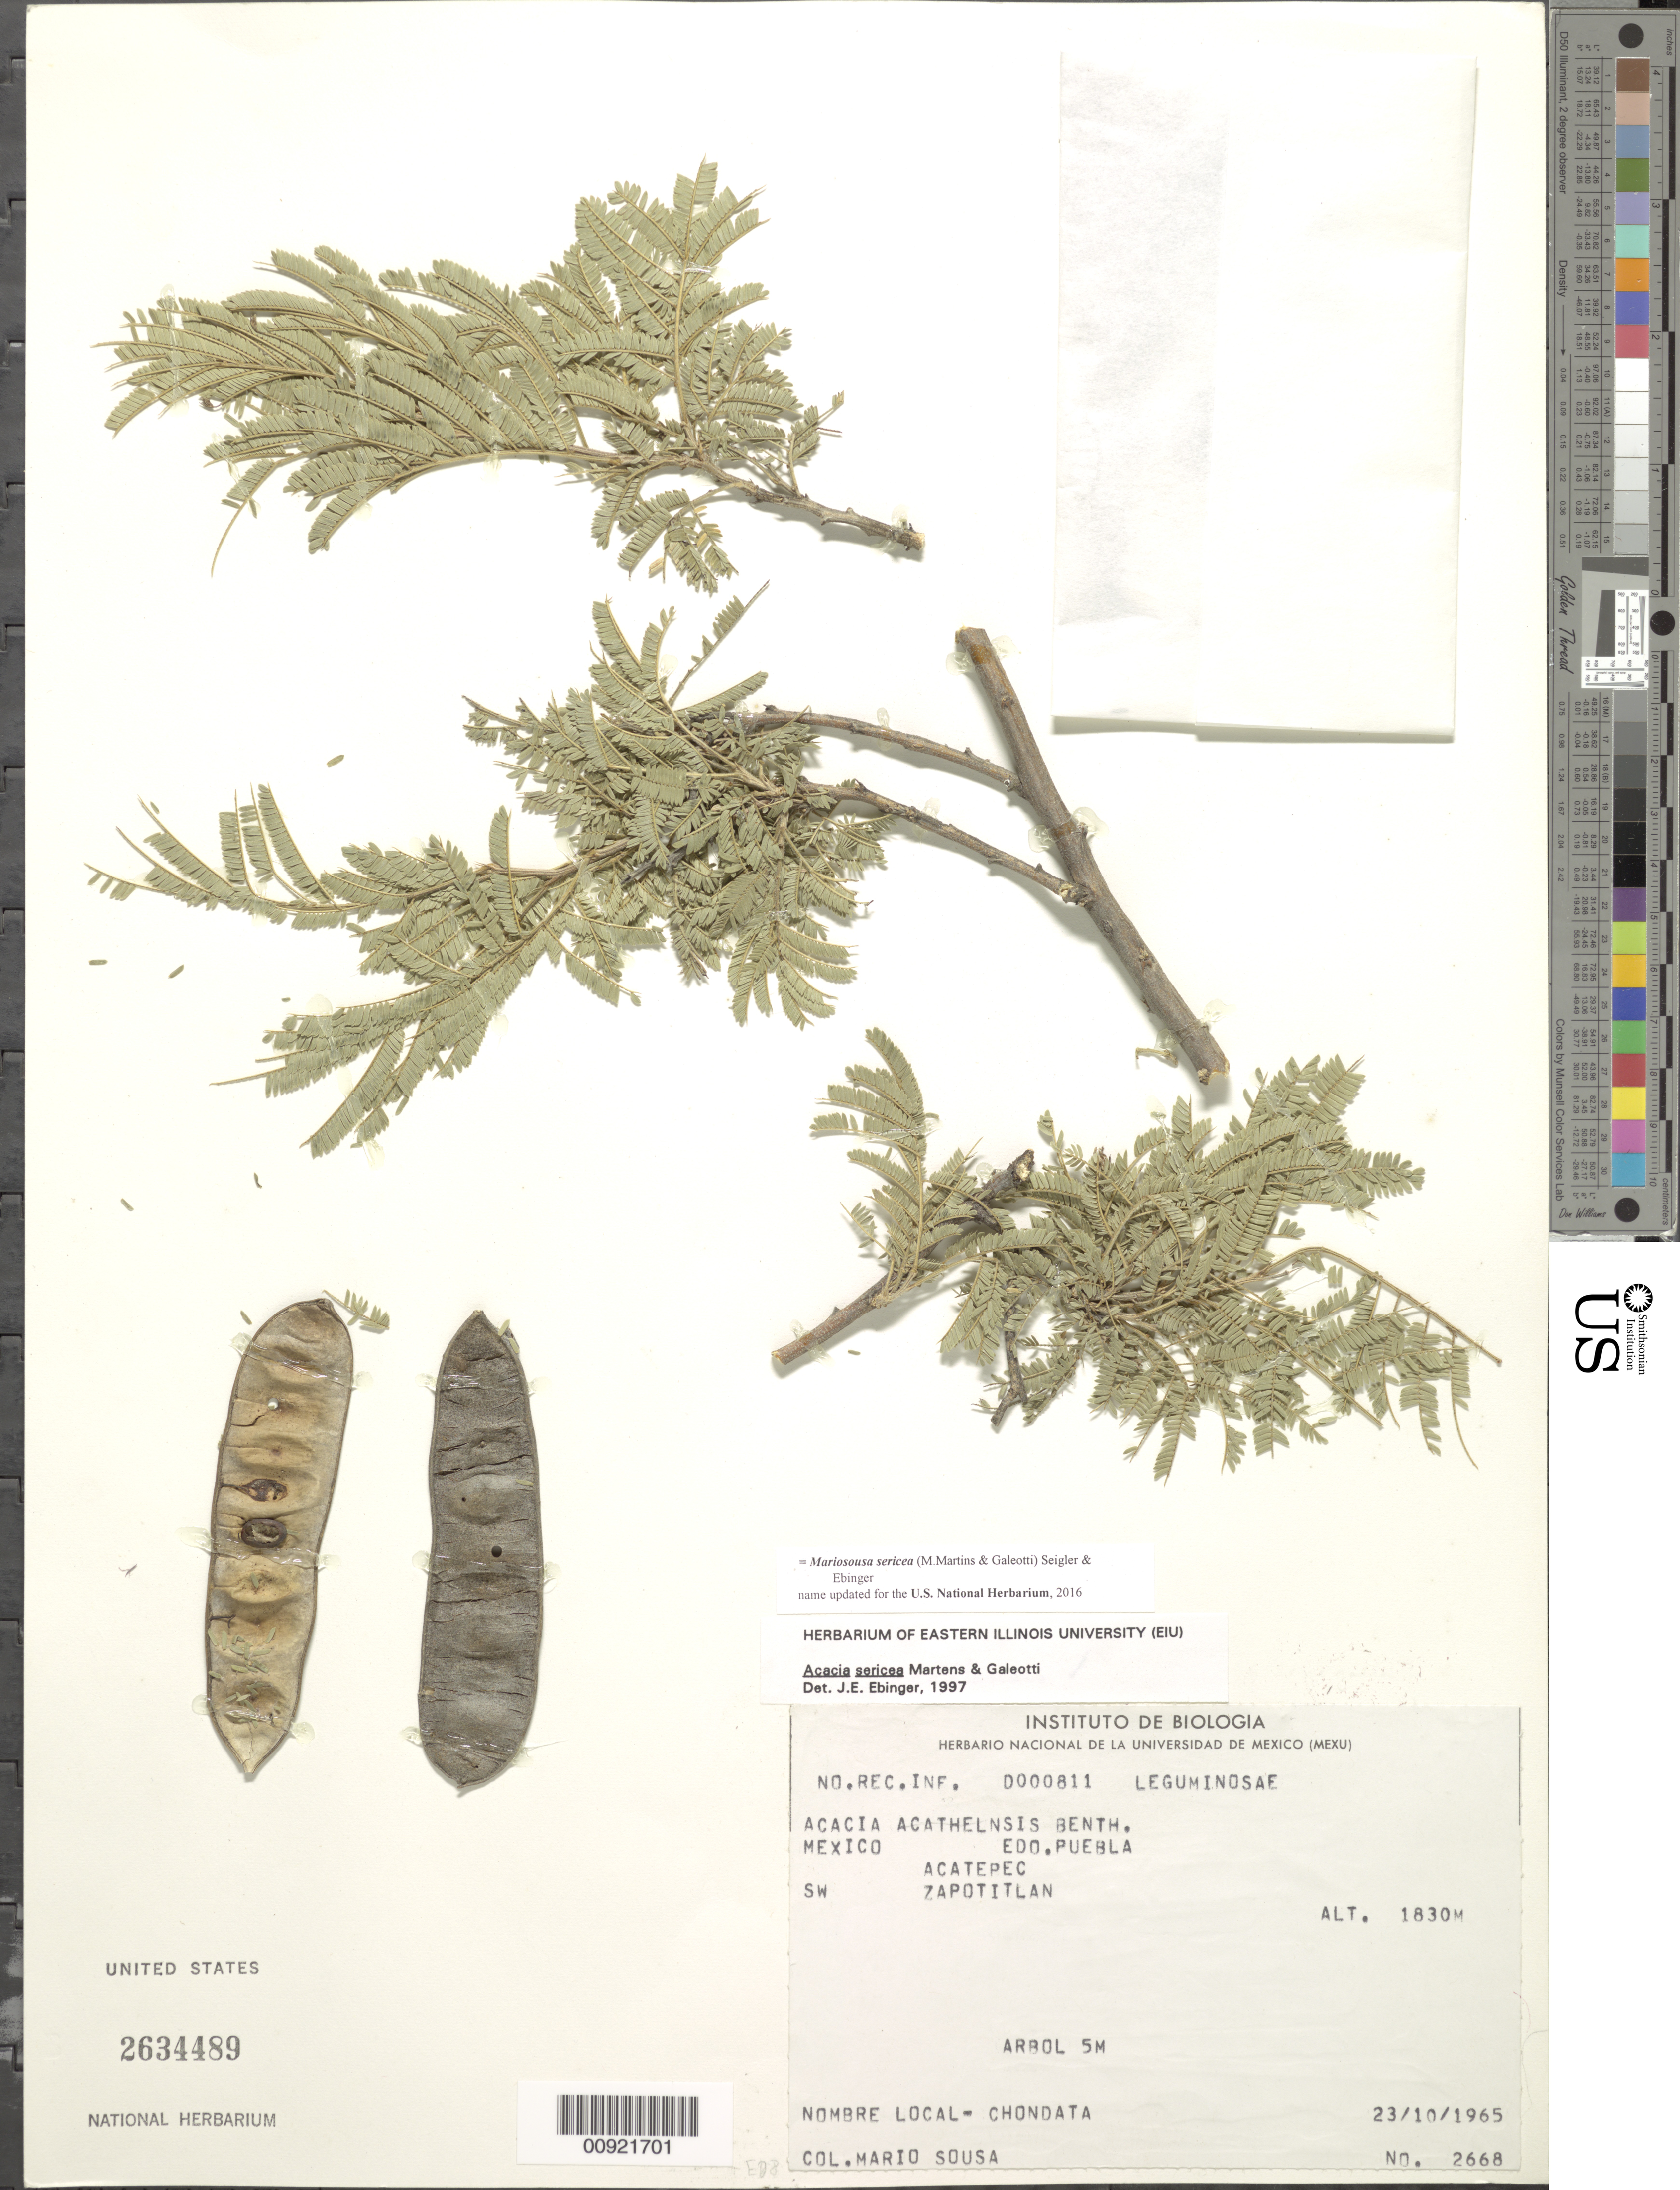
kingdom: Plantae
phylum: Tracheophyta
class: Magnoliopsida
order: Fabales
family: Fabaceae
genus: Mariosousa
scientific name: Mariosousa sericea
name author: (M. Martens & Galeotti) Seigler & Ebinger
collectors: M. Sousa S.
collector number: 2668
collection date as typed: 23 Oct 1965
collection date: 1965-10-23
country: Mexico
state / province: Puebla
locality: Edo. Puebla: Acatepec, SW Zapotitlán.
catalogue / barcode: US 2634489